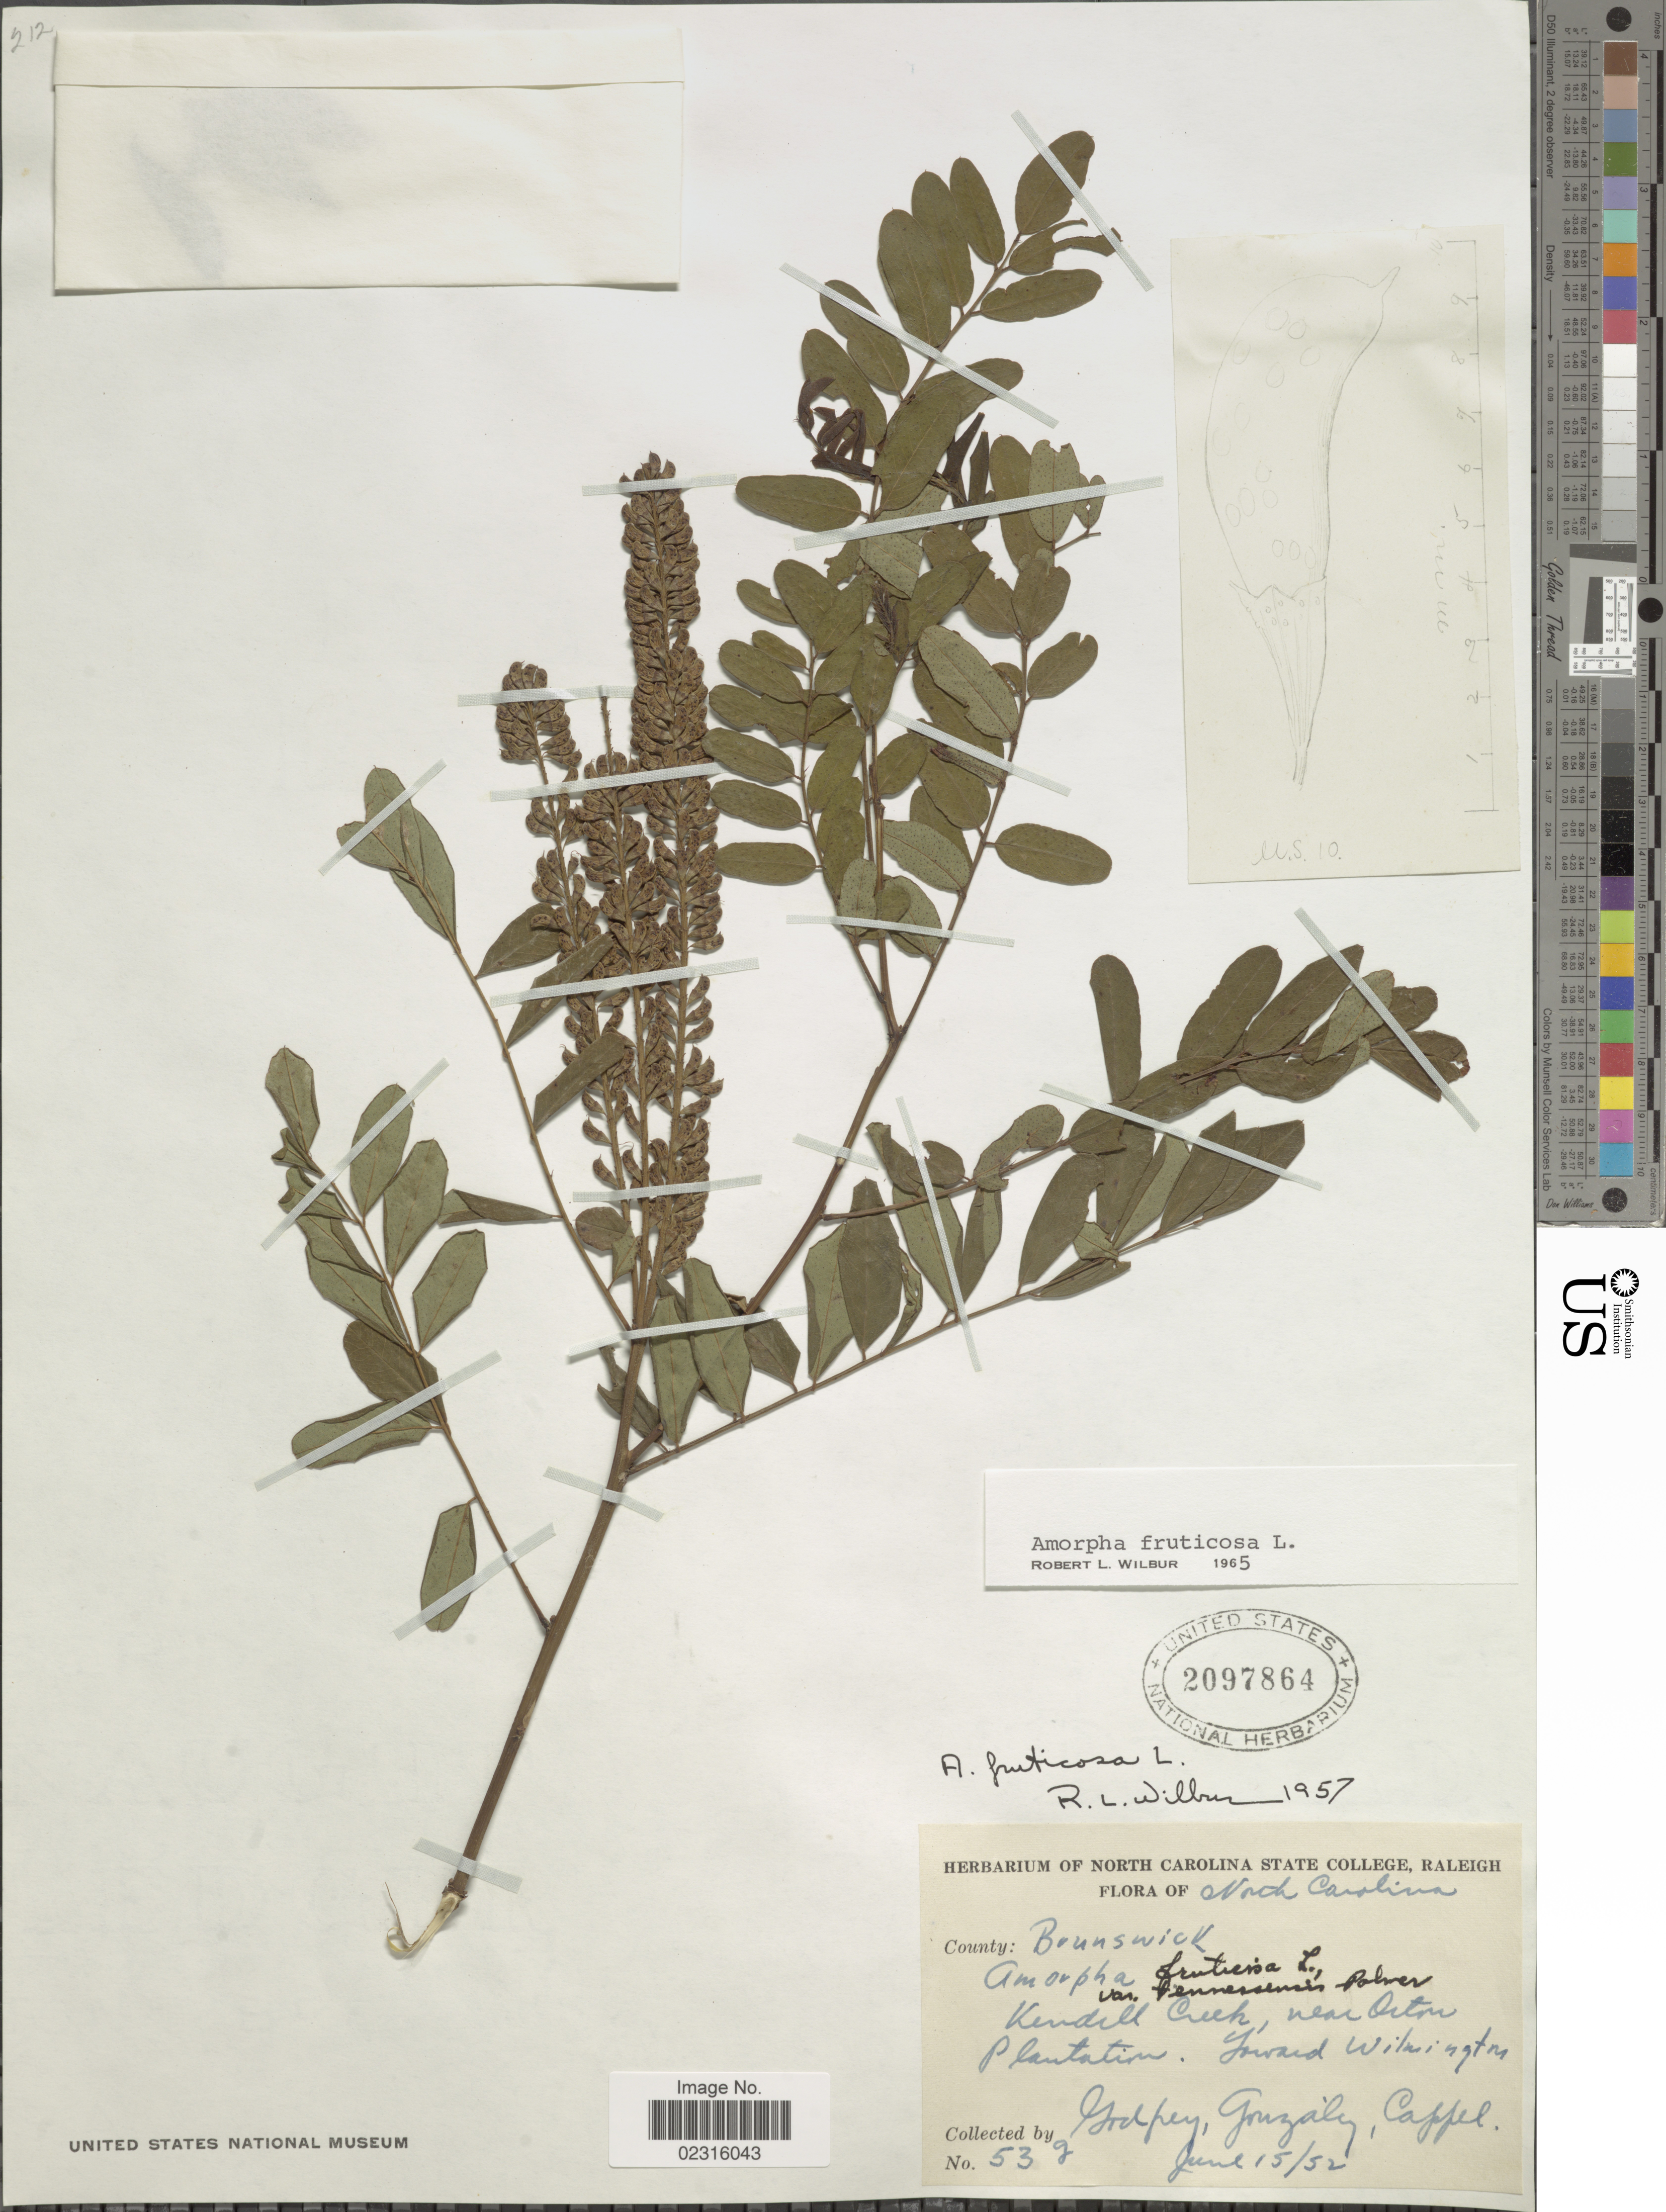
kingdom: Plantae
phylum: Tracheophyta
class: Magnoliopsida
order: Fabales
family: Fabaceae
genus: Amorpha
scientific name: Amorpha fruticosa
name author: L.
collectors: -- Godfrey, Gonzalez & D. Cappel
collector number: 53g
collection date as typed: Transcribed d/m/y: 15/6/52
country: United States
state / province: North Carolina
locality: Brunswick, Kendall Creek, near Orton Plantation, Toward Wilmington.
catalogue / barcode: US 2097864